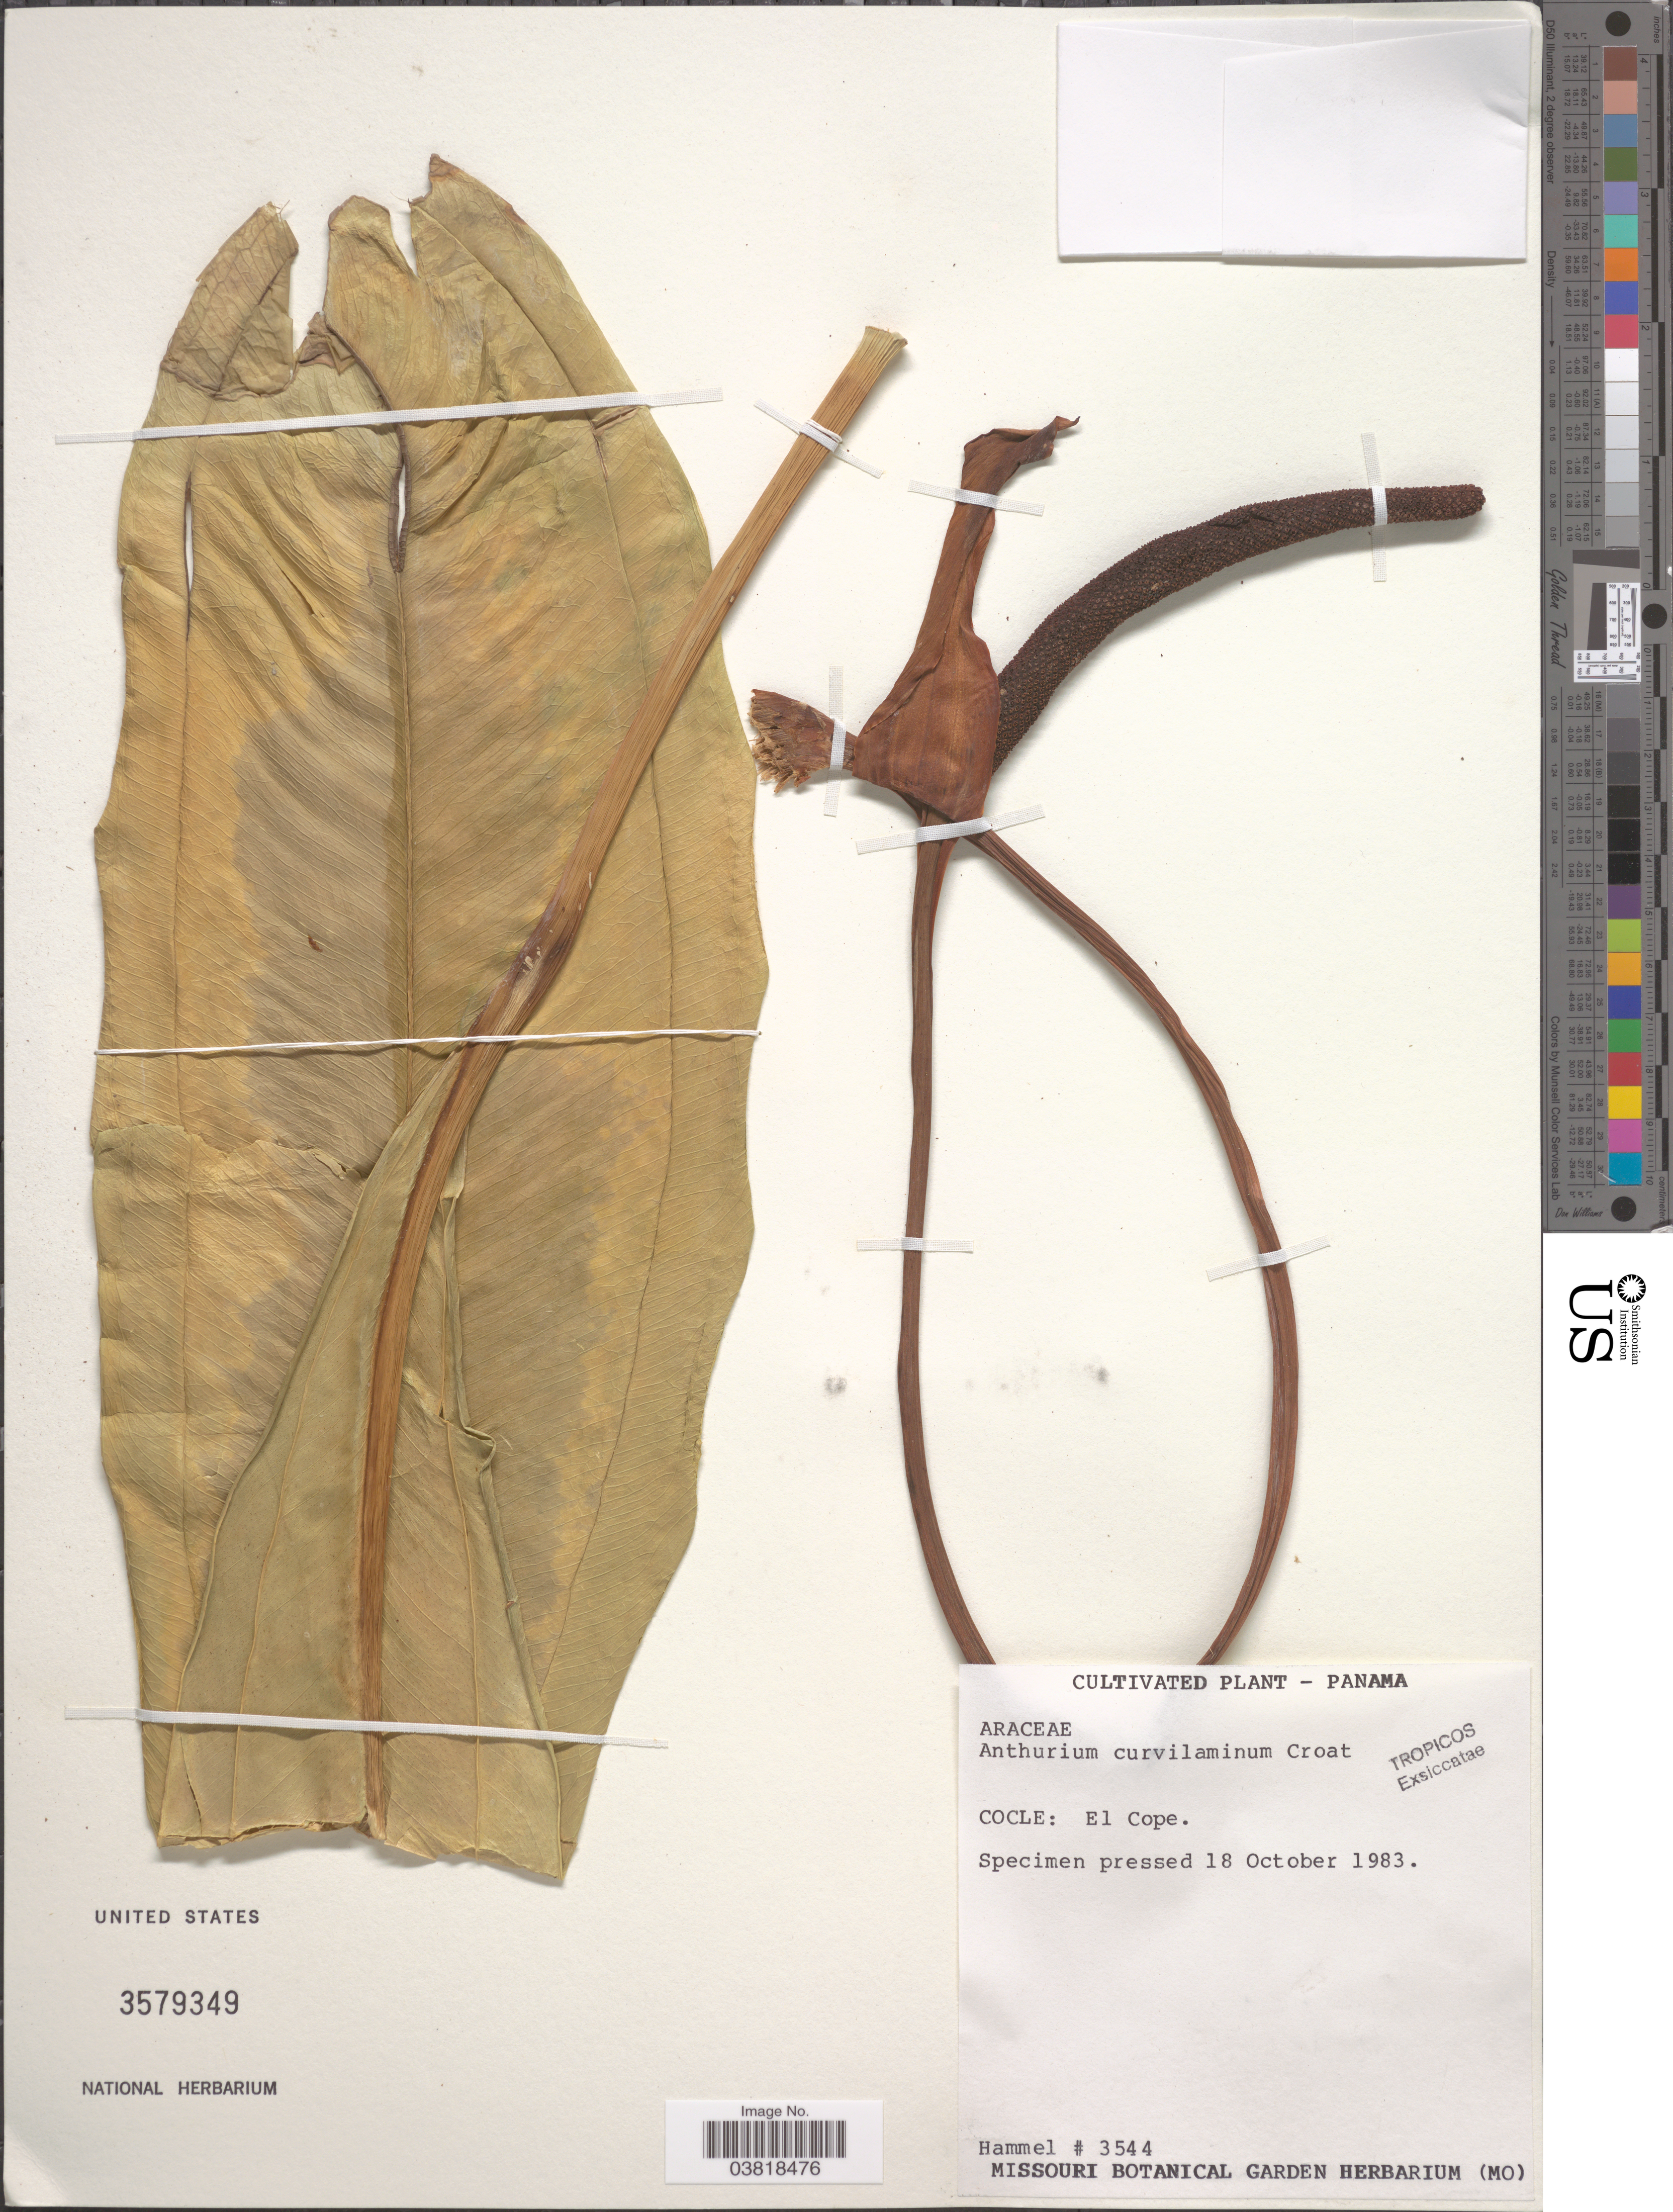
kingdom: Plantae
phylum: Tracheophyta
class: Liliopsida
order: Alismatales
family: Araceae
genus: Anthurium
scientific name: Anthurium curvilaminum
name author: Croat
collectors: -. Hammel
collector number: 3544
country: Panama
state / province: Cocle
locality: El Cope.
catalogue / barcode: US 3579349